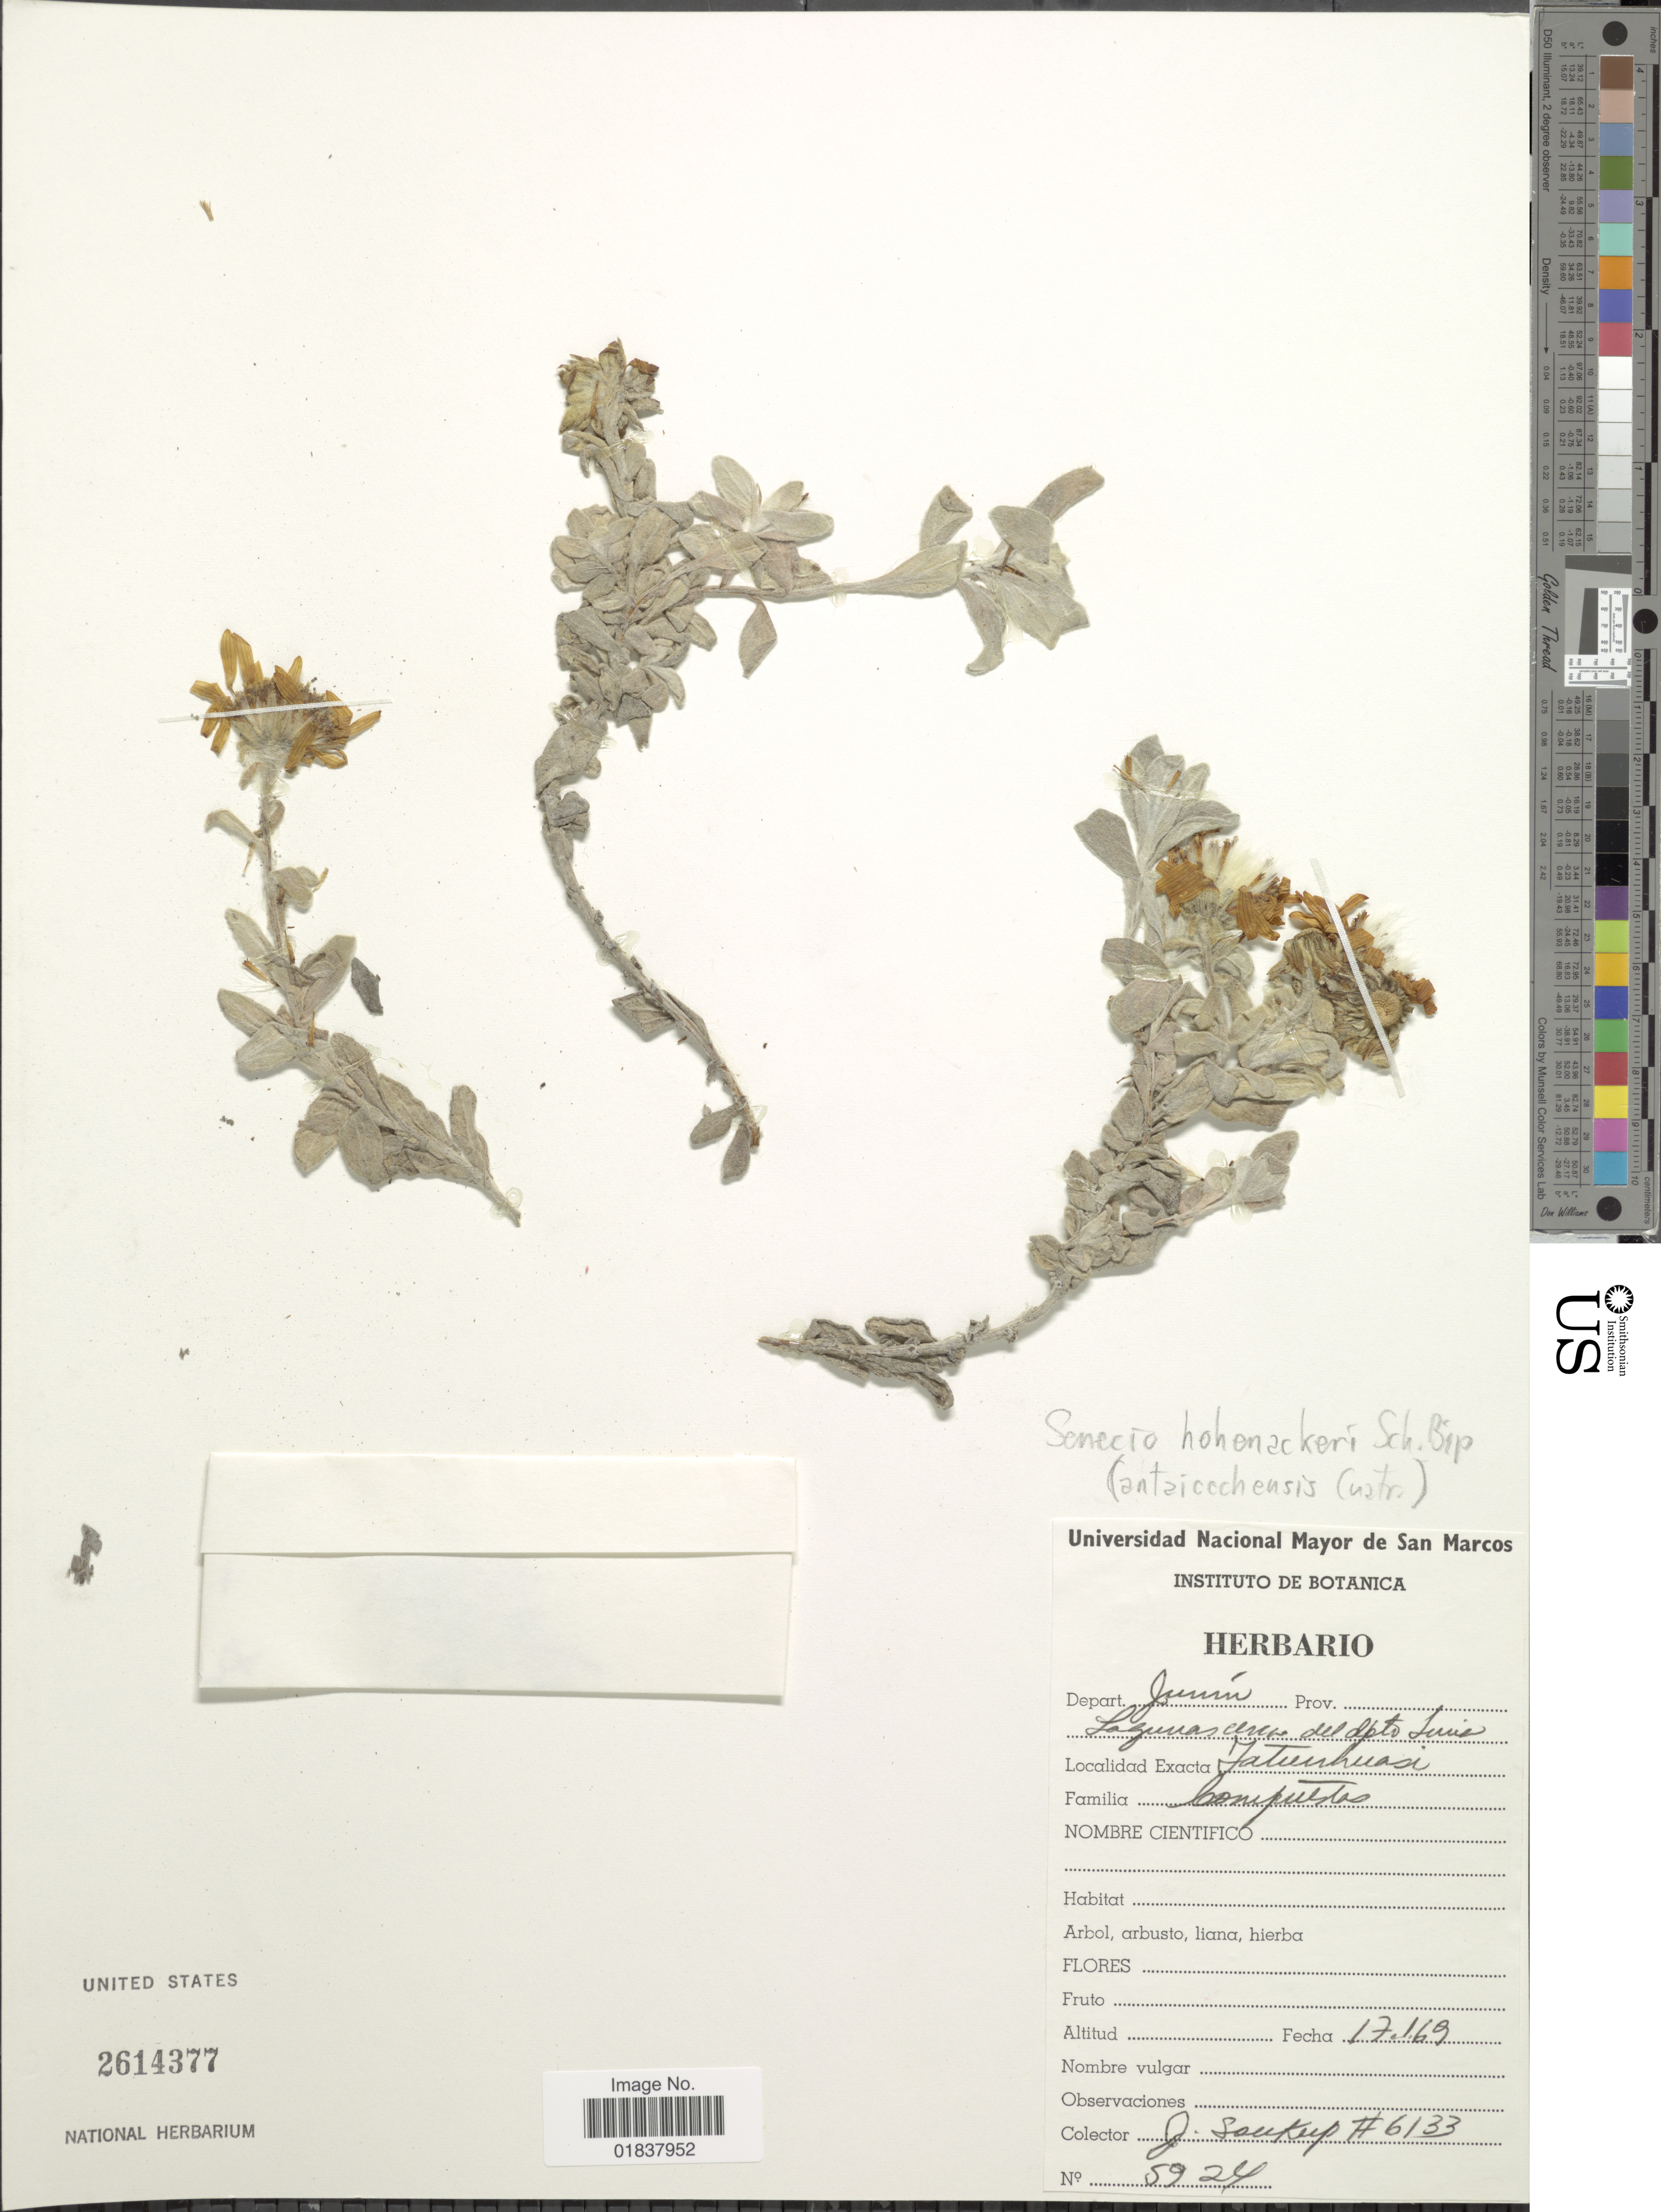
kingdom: Plantae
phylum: Tracheophyta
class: Magnoliopsida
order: Asterales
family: Asteraceae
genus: Senecio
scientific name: Senecio hohenackeri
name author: Sch. Bip.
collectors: J. Soukup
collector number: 6133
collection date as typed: Transcribed d/m/y: 17/1/69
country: Peru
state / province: Junín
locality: Lagunas cerca del dpto. Lima, Jatunhuasi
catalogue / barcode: US 2614377